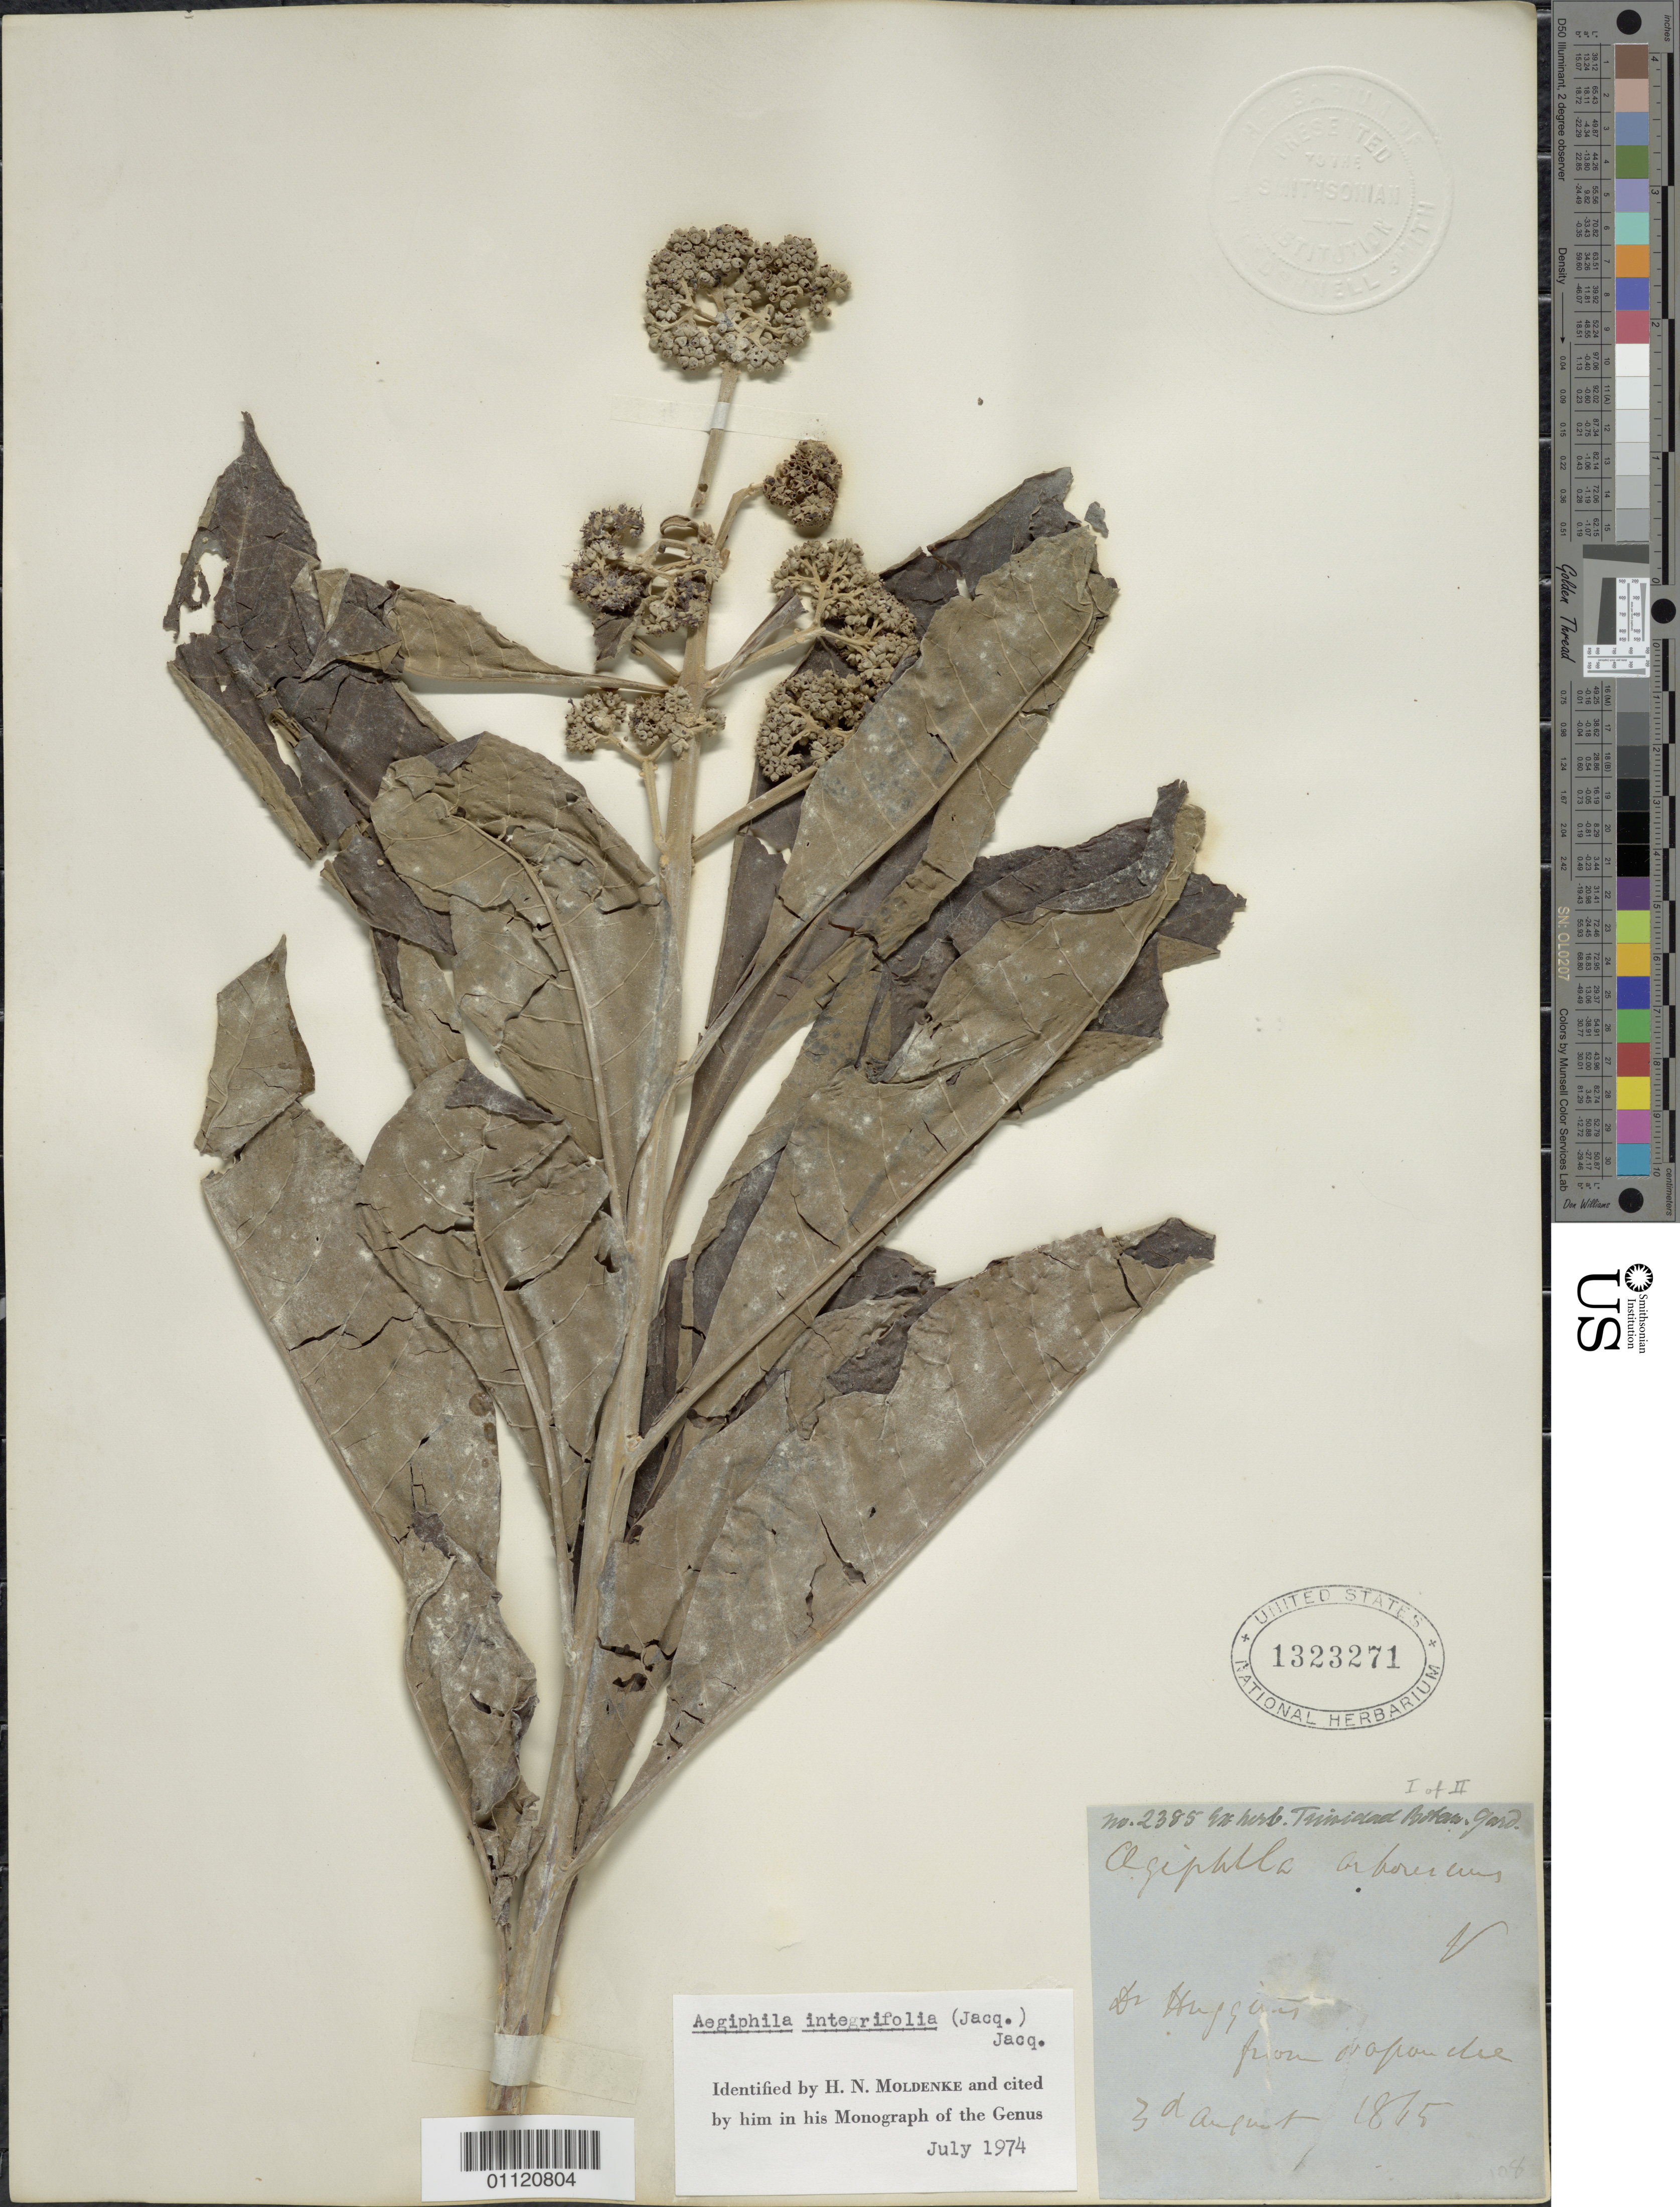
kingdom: Plantae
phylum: Tracheophyta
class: Magnoliopsida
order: Lamiales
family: Lamiaceae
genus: Aegiphila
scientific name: Aegiphila integrifolia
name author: (Jacq.) B.D. Jacks.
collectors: Botanic Gardens Herbarium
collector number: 2385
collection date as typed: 03 Aug 1865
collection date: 1865-08-03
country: Trinidad and Tobago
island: Trinidad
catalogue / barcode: US 1323271